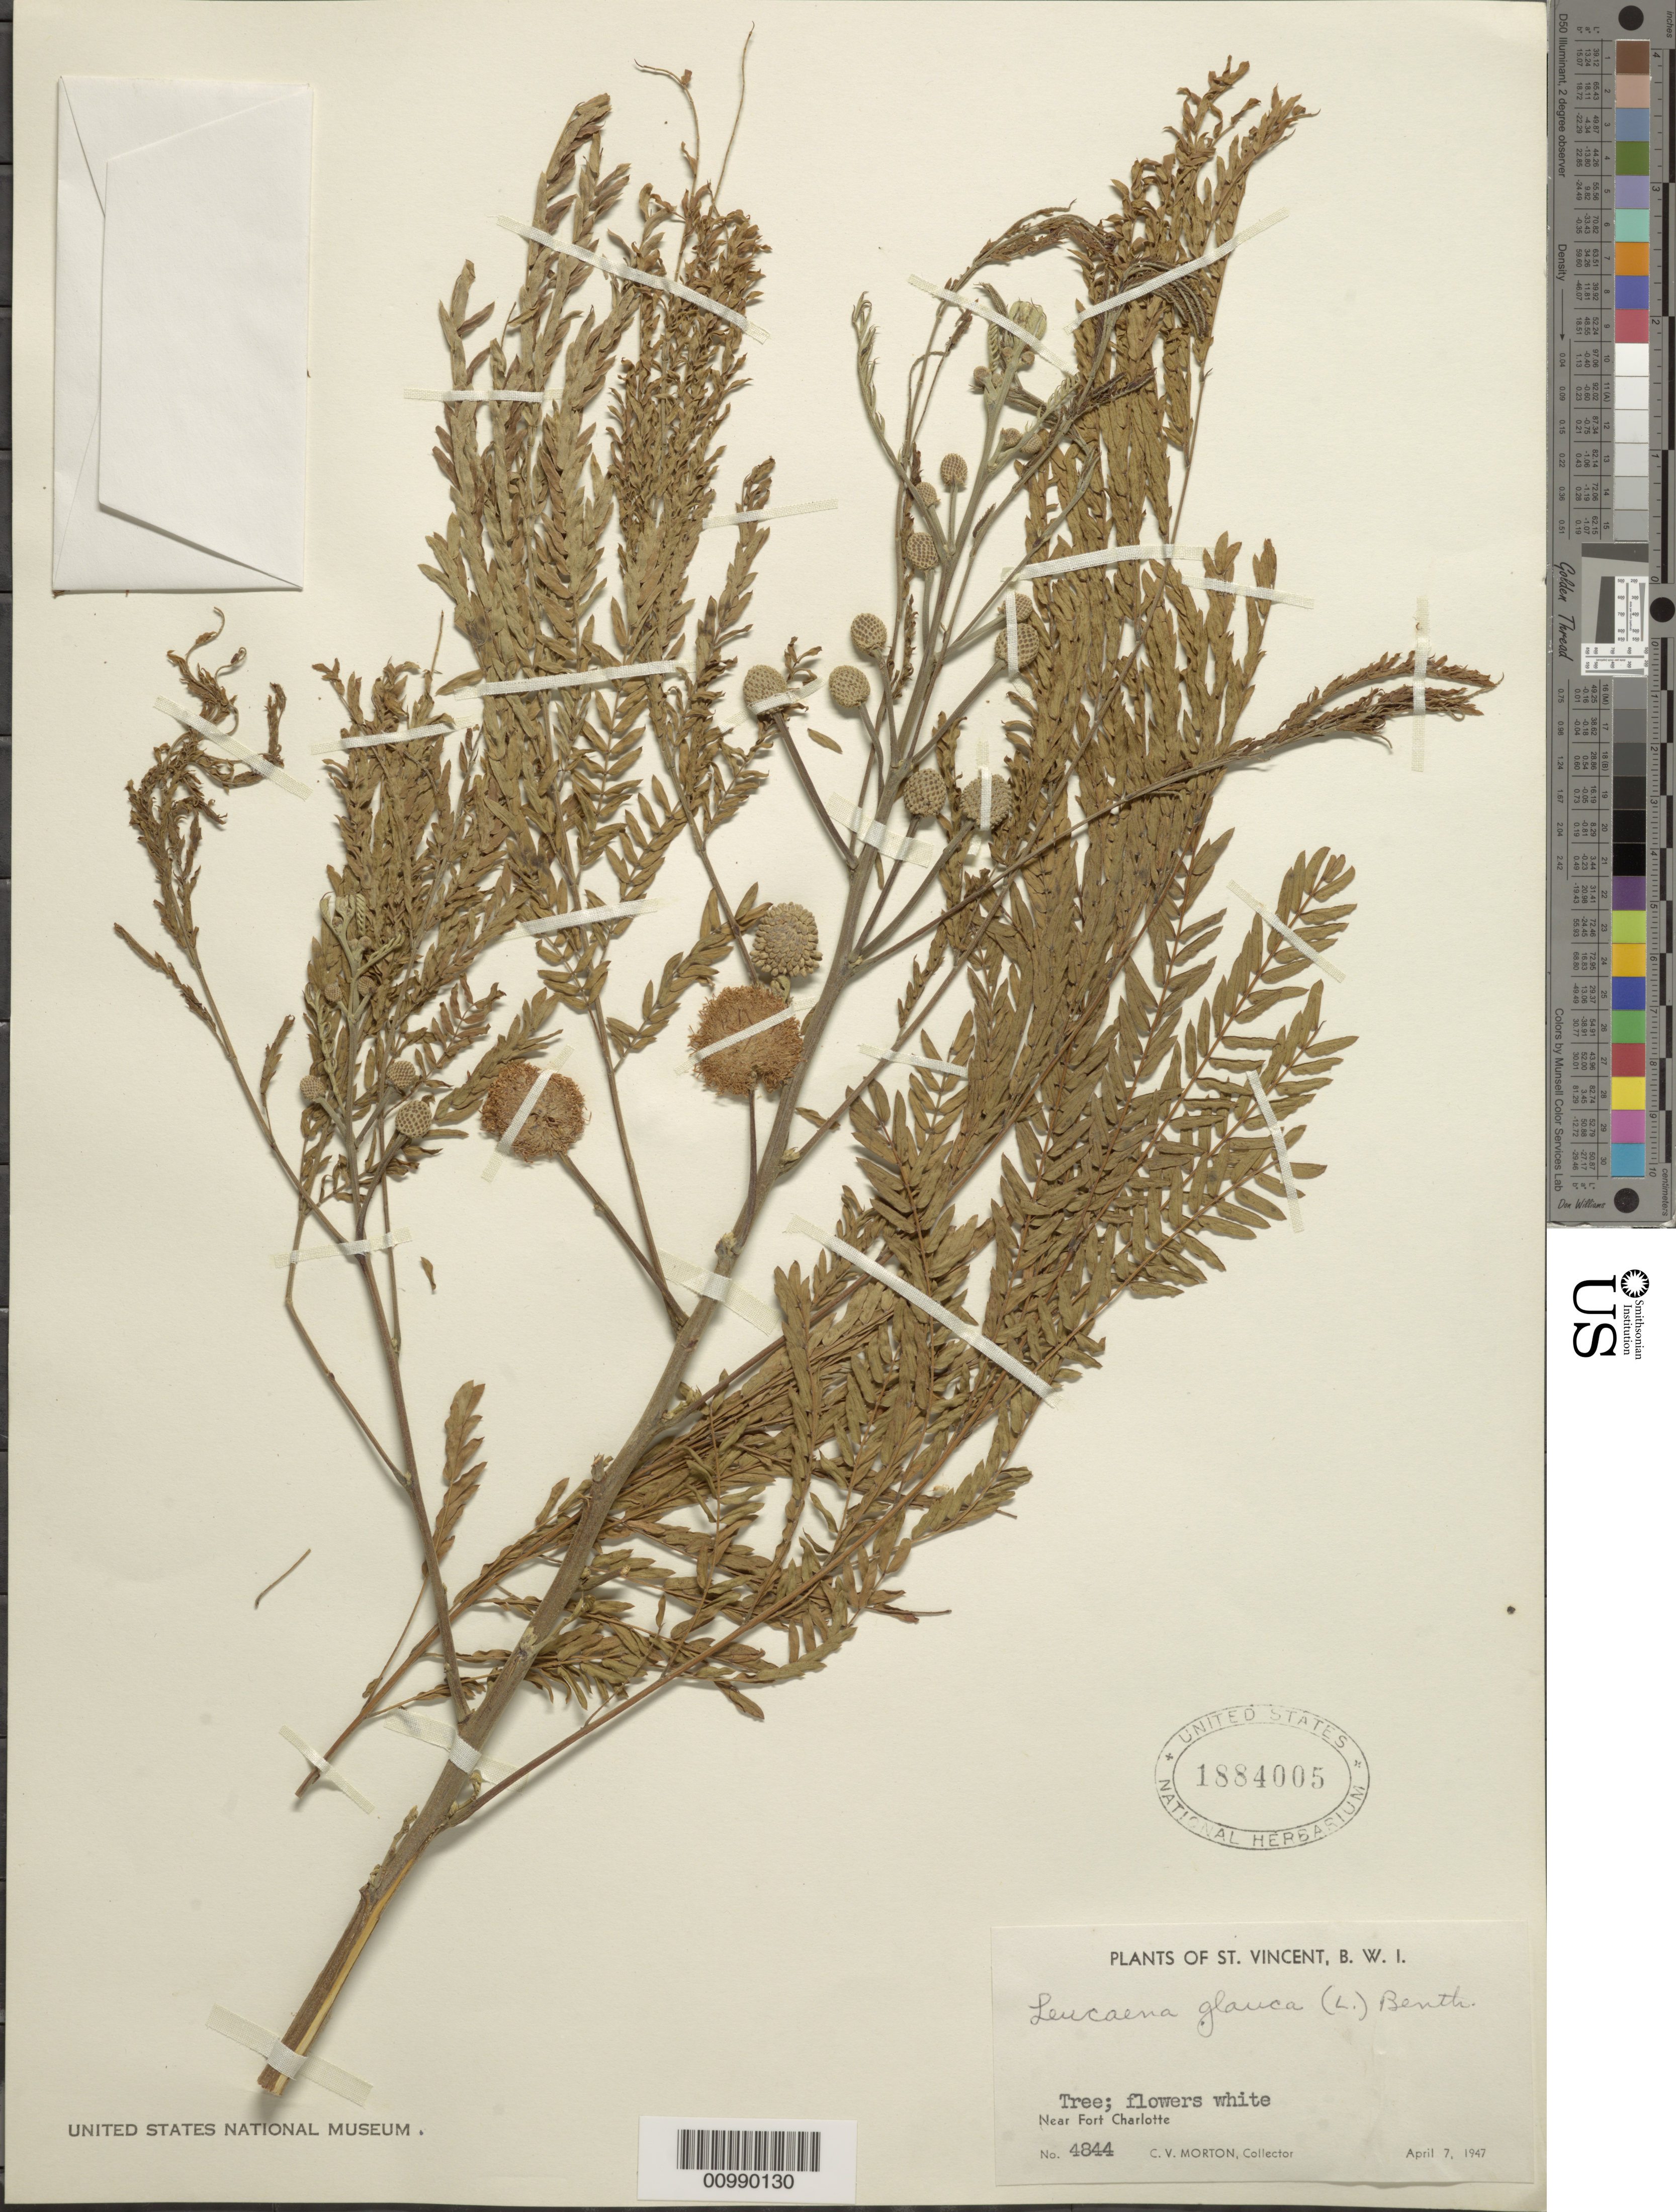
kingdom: Plantae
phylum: Tracheophyta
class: Magnoliopsida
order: Fabales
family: Fabaceae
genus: Leucaena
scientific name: Leucaena leucocephala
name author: (Lam.) de Wit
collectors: C. V. Morton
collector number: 4844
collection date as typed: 07 Apr 1947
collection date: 1947-04-07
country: St. Vincent - Grenadines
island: St. Vincent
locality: Near Fort Charlotte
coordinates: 0 N, 0 E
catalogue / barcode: US 1884005